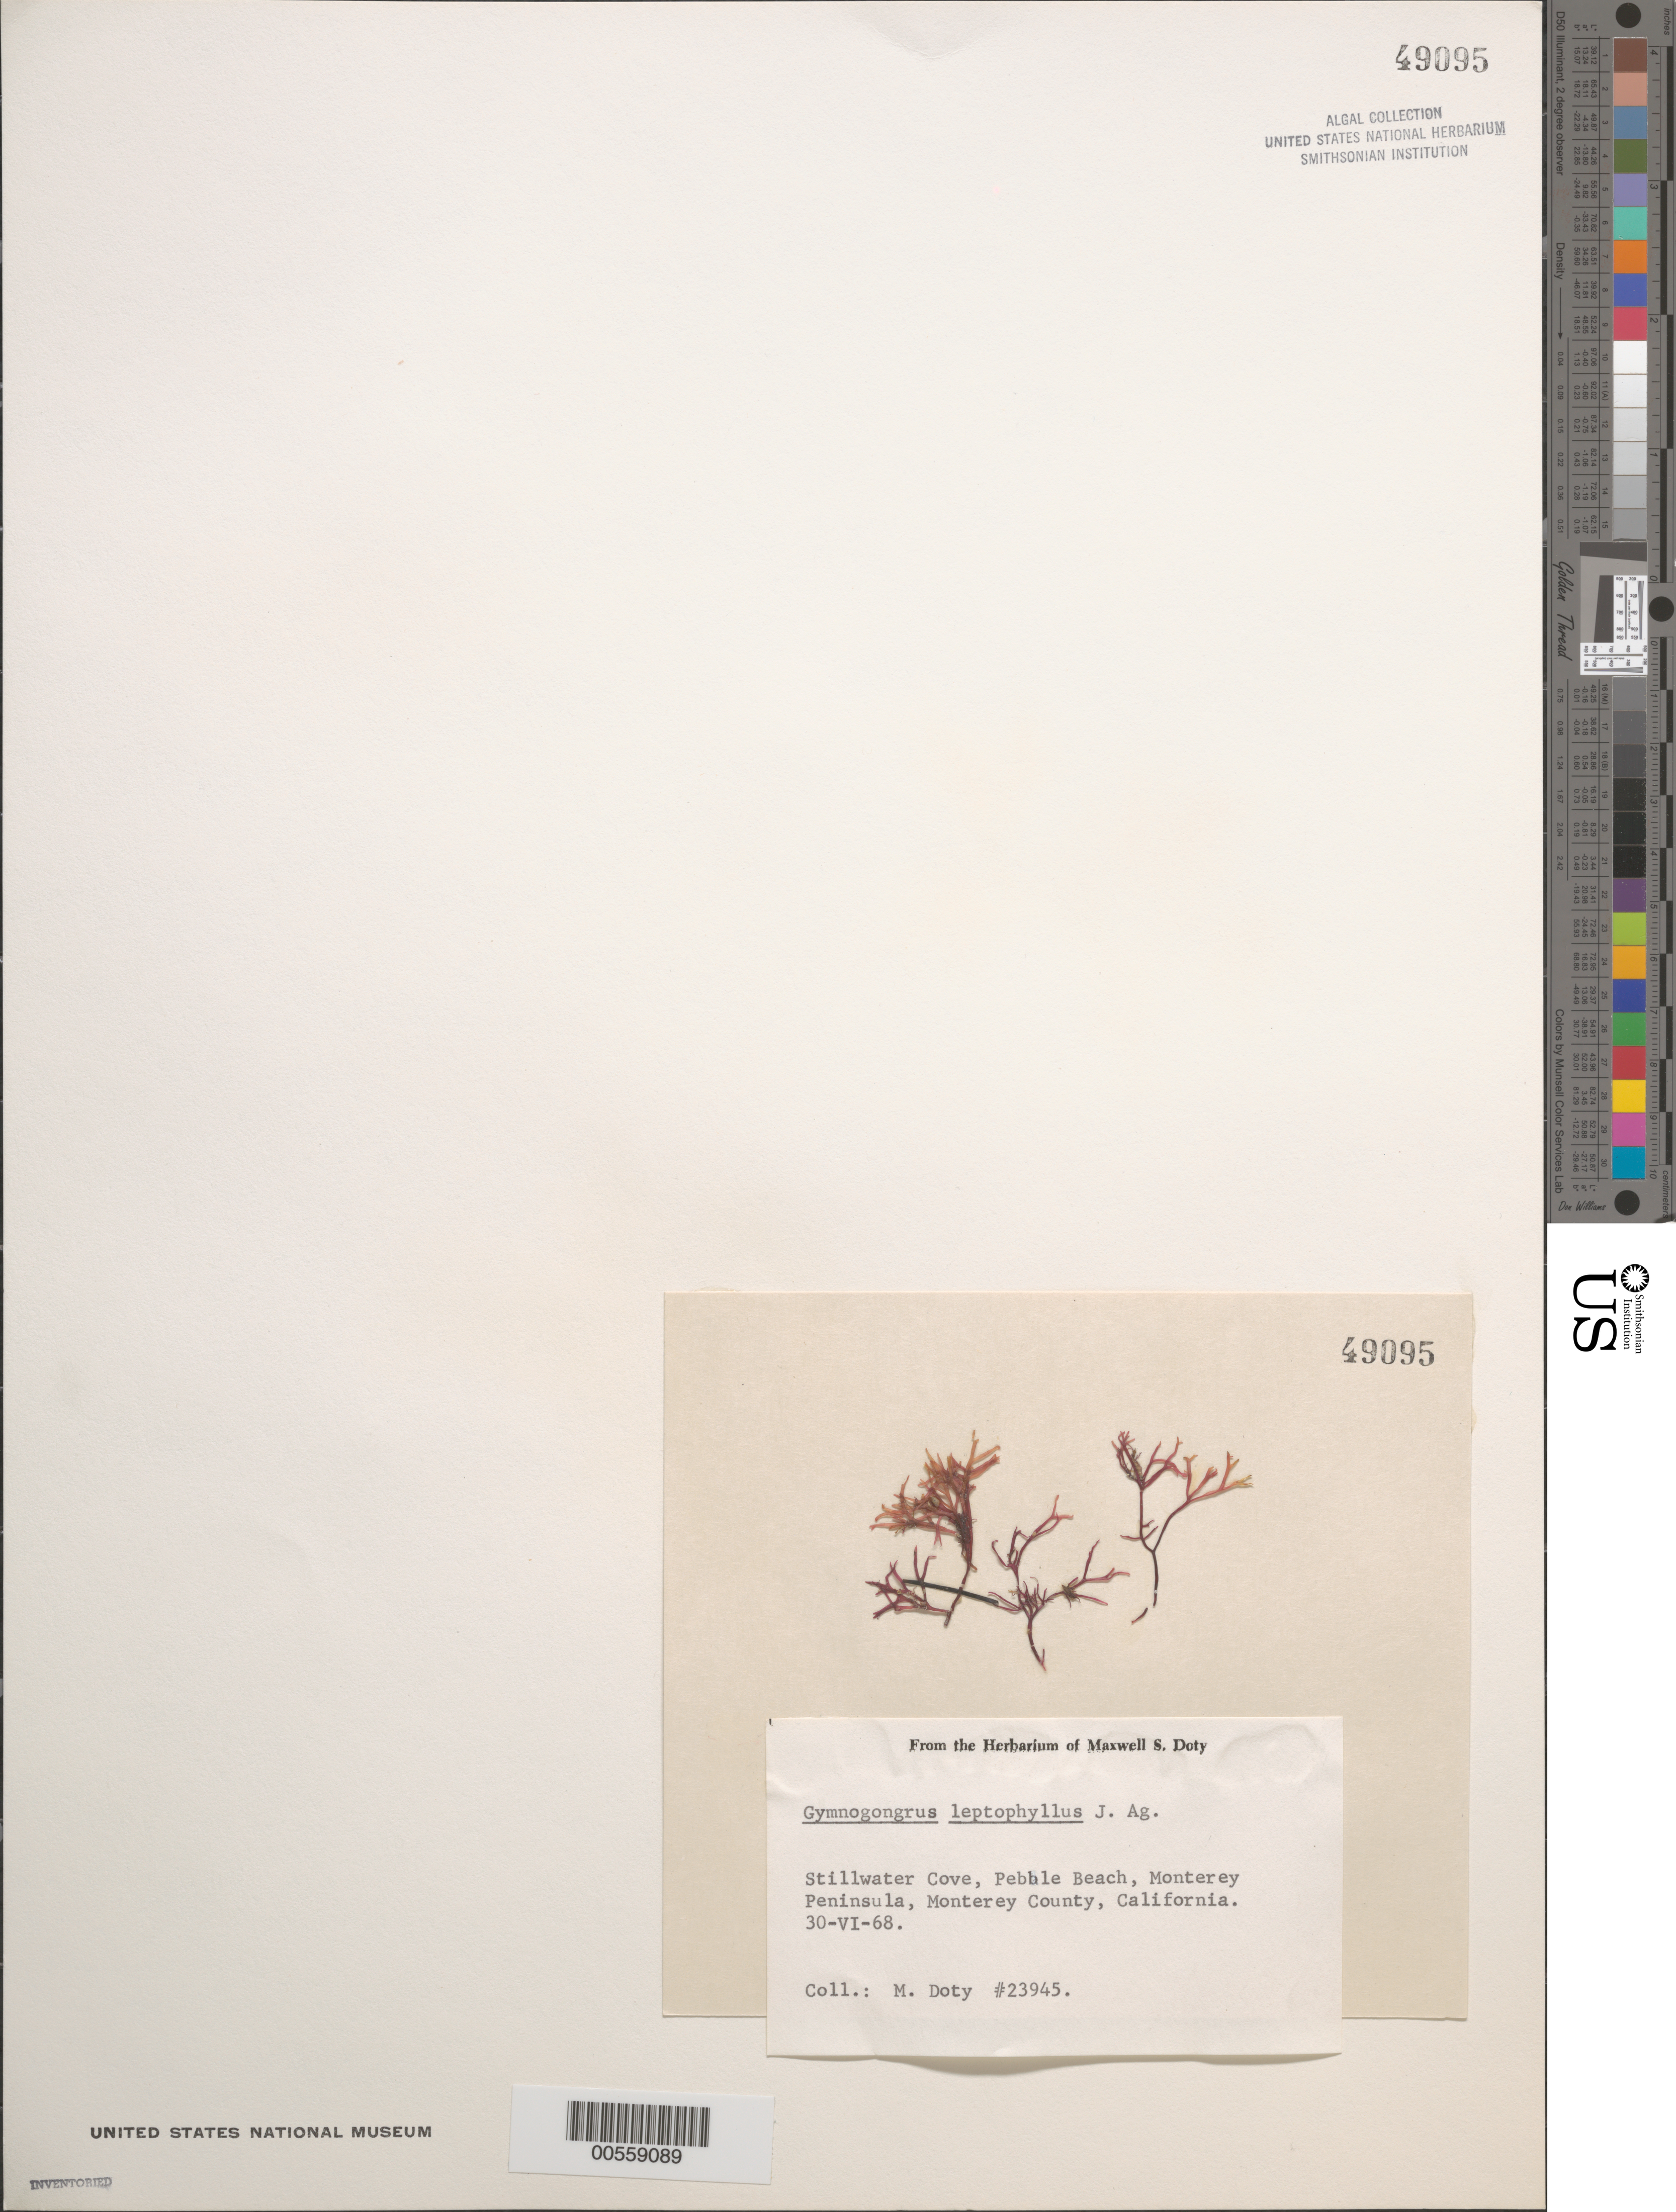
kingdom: Plantae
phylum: Rhodophyta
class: Florideophyceae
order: Gigartinales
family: Phyllophoraceae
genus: Besa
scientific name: Besa leptophylla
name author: (J. Agardh) M.S.Calderon & K.A. Miller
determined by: Algae name updating Project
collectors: M. S. Doty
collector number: MSD 23945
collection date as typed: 30 Jun 1968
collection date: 1968-06-30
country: United States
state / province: California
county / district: Monterey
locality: Stillwater Cove, Pebble Beach, Monterey Peninsula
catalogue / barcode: US 49095